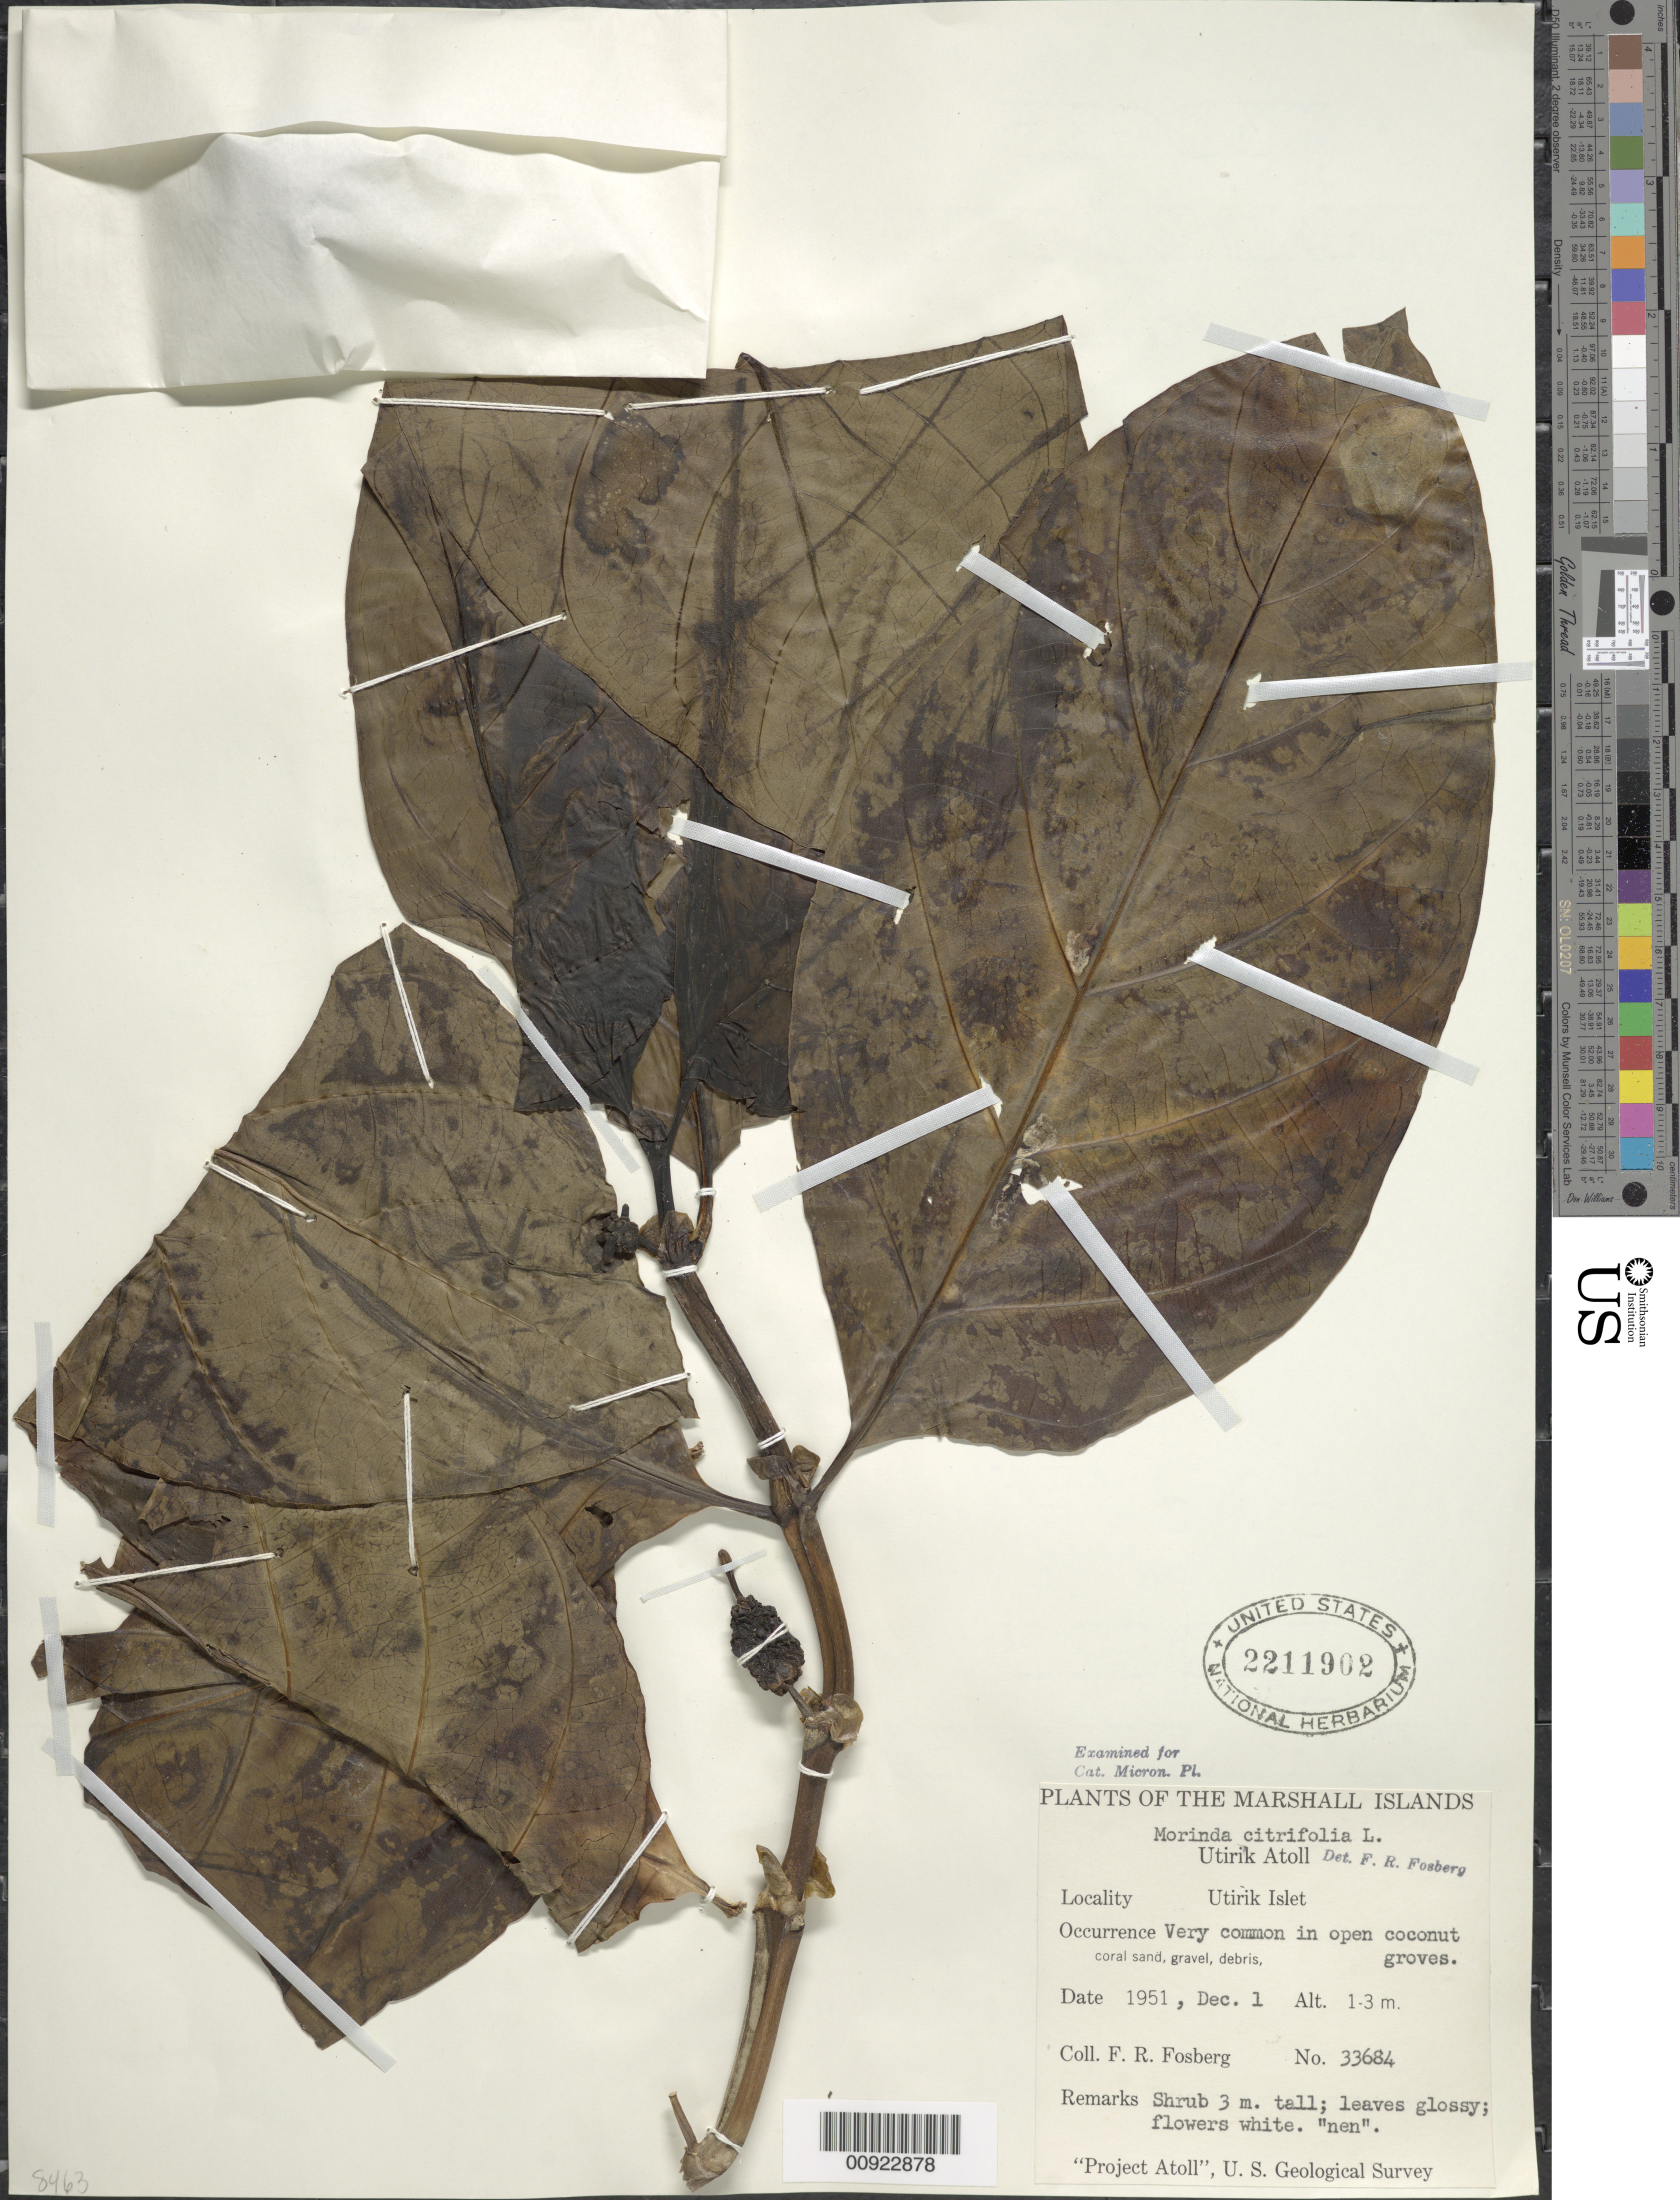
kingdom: Plantae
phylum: Tracheophyta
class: Magnoliopsida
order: Gentianales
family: Rubiaceae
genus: Morinda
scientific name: Morinda citrifolia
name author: L.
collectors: F. R. Fosberg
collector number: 33684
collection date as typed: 01 Dec 1951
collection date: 1951-12-01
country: Marshall Islands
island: Utrik Atoll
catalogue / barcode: US 2211902